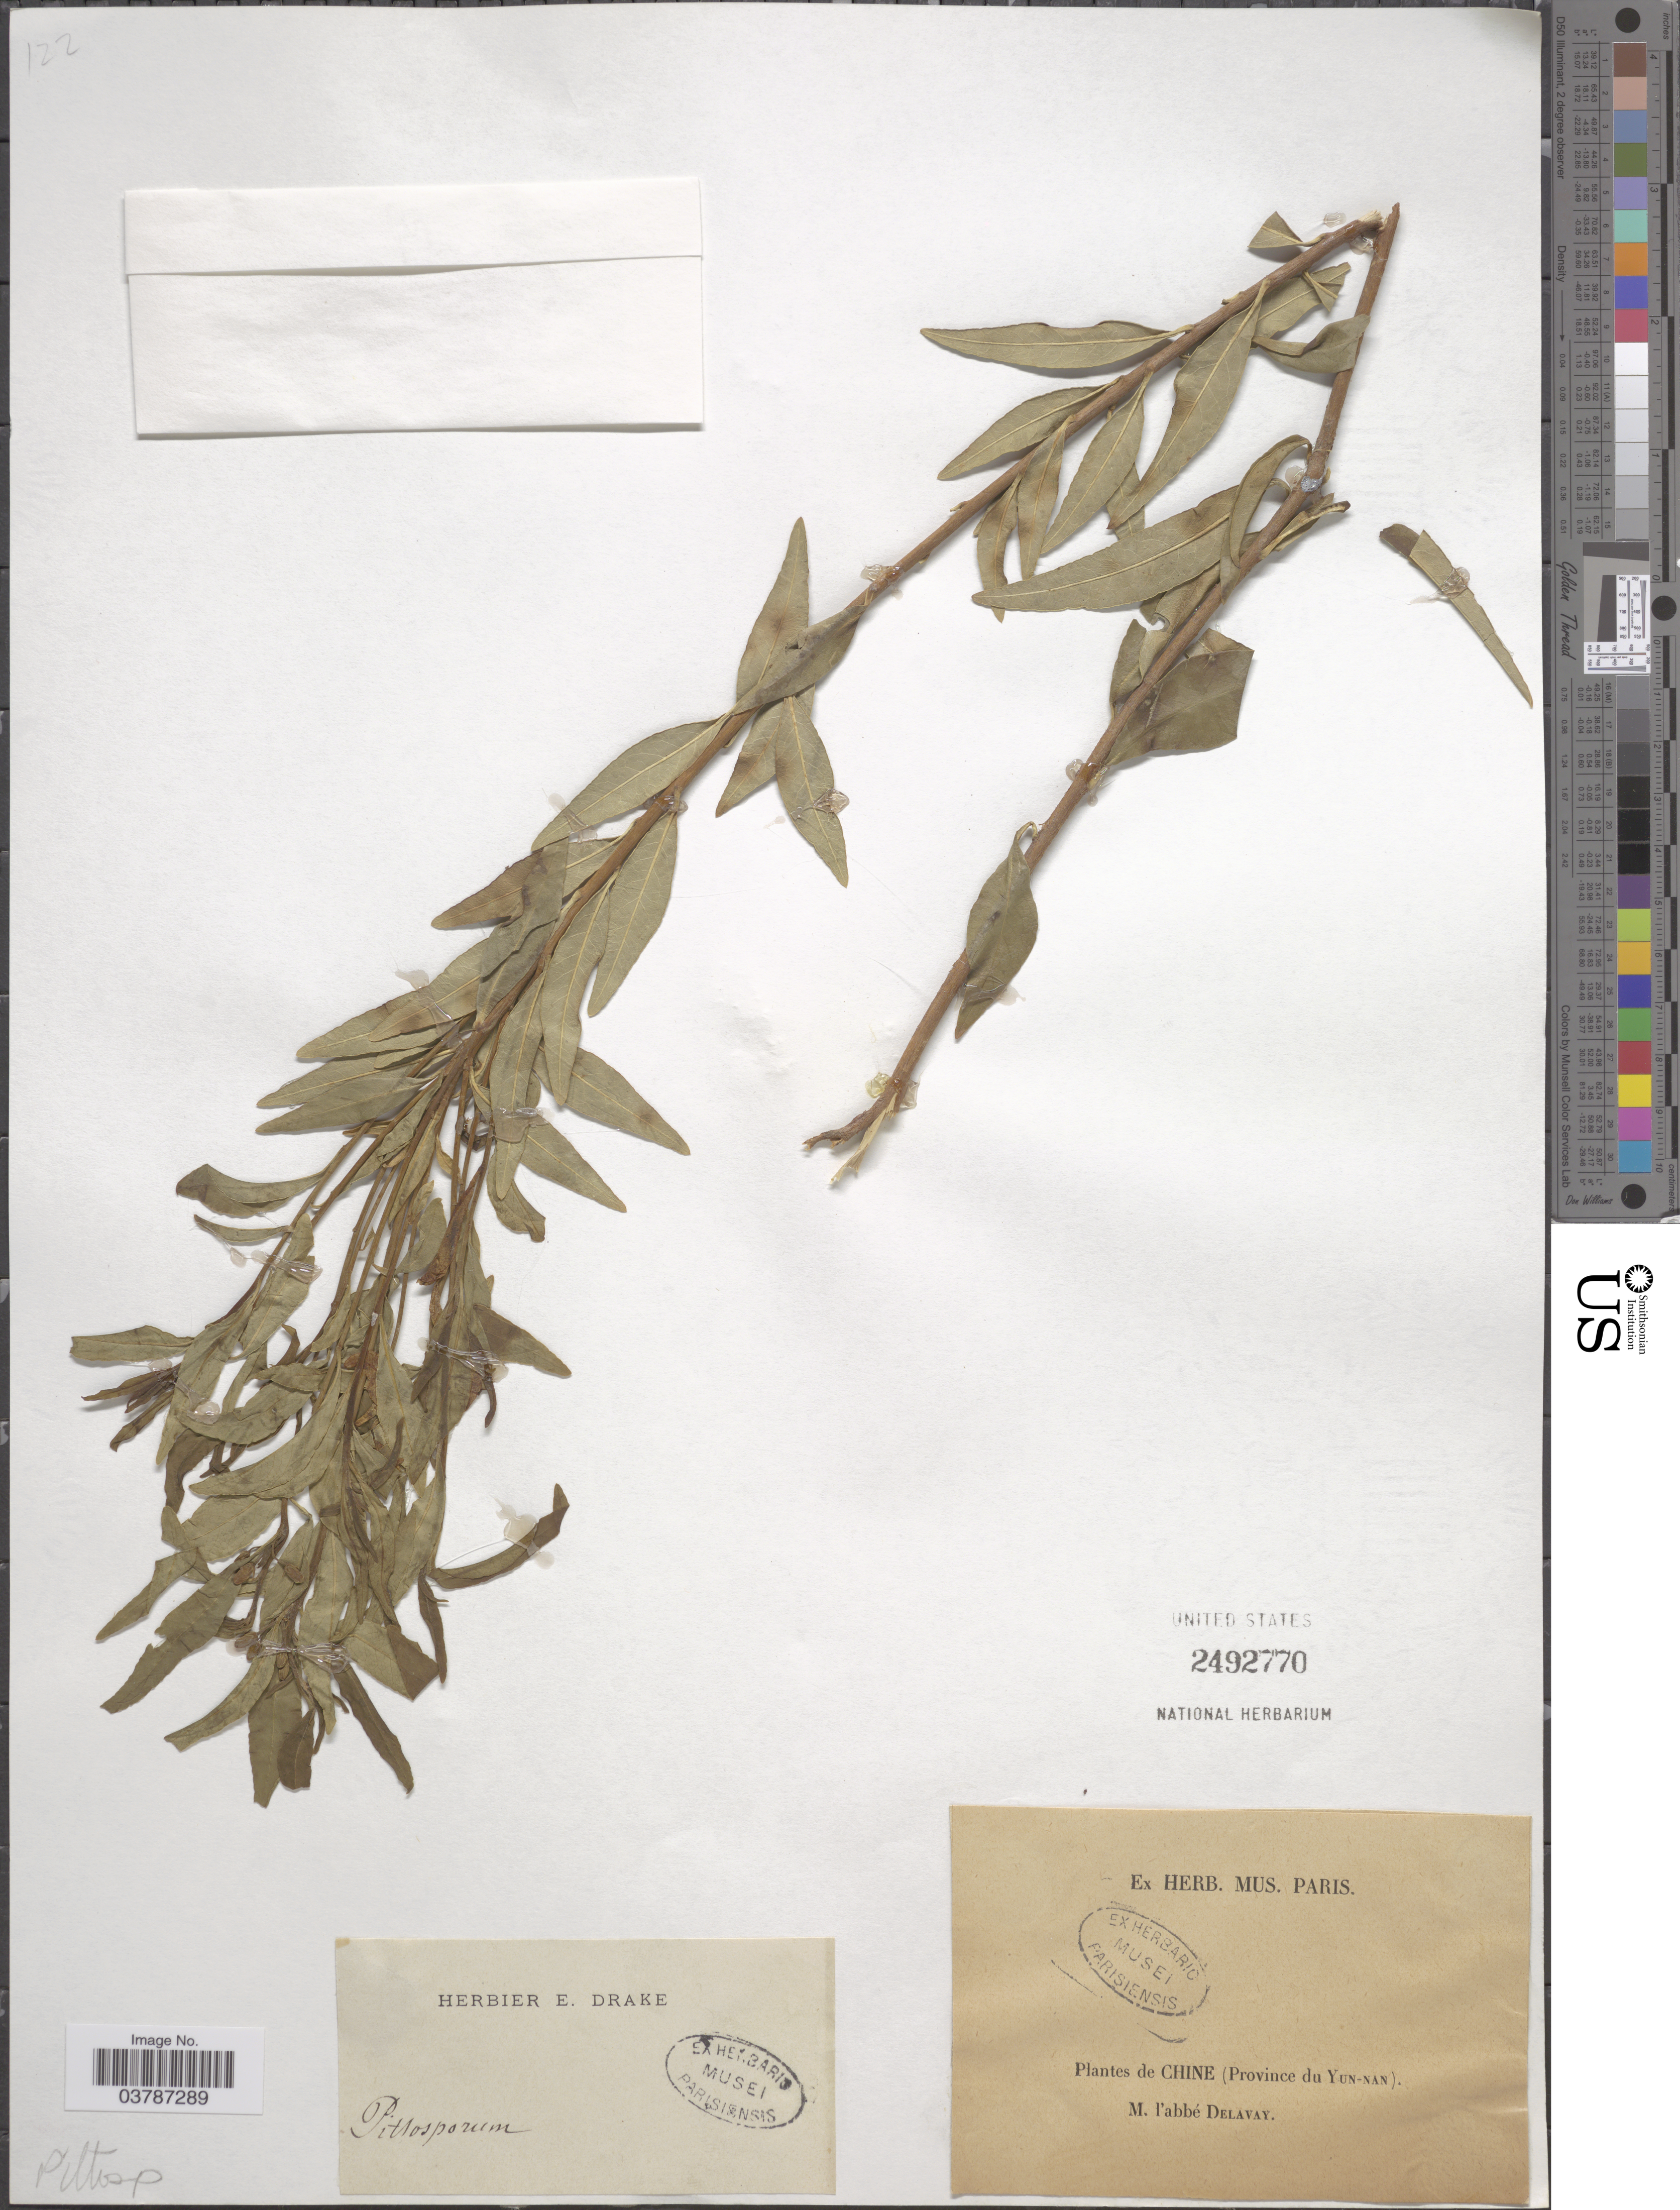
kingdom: Plantae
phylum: Tracheophyta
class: Magnoliopsida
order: Apiales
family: Pittosporaceae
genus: Pittosporum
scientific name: Pittosporum sp.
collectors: P. Delavay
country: China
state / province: Yunnan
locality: Chine ( Province du Yun-nan).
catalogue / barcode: US 2492770